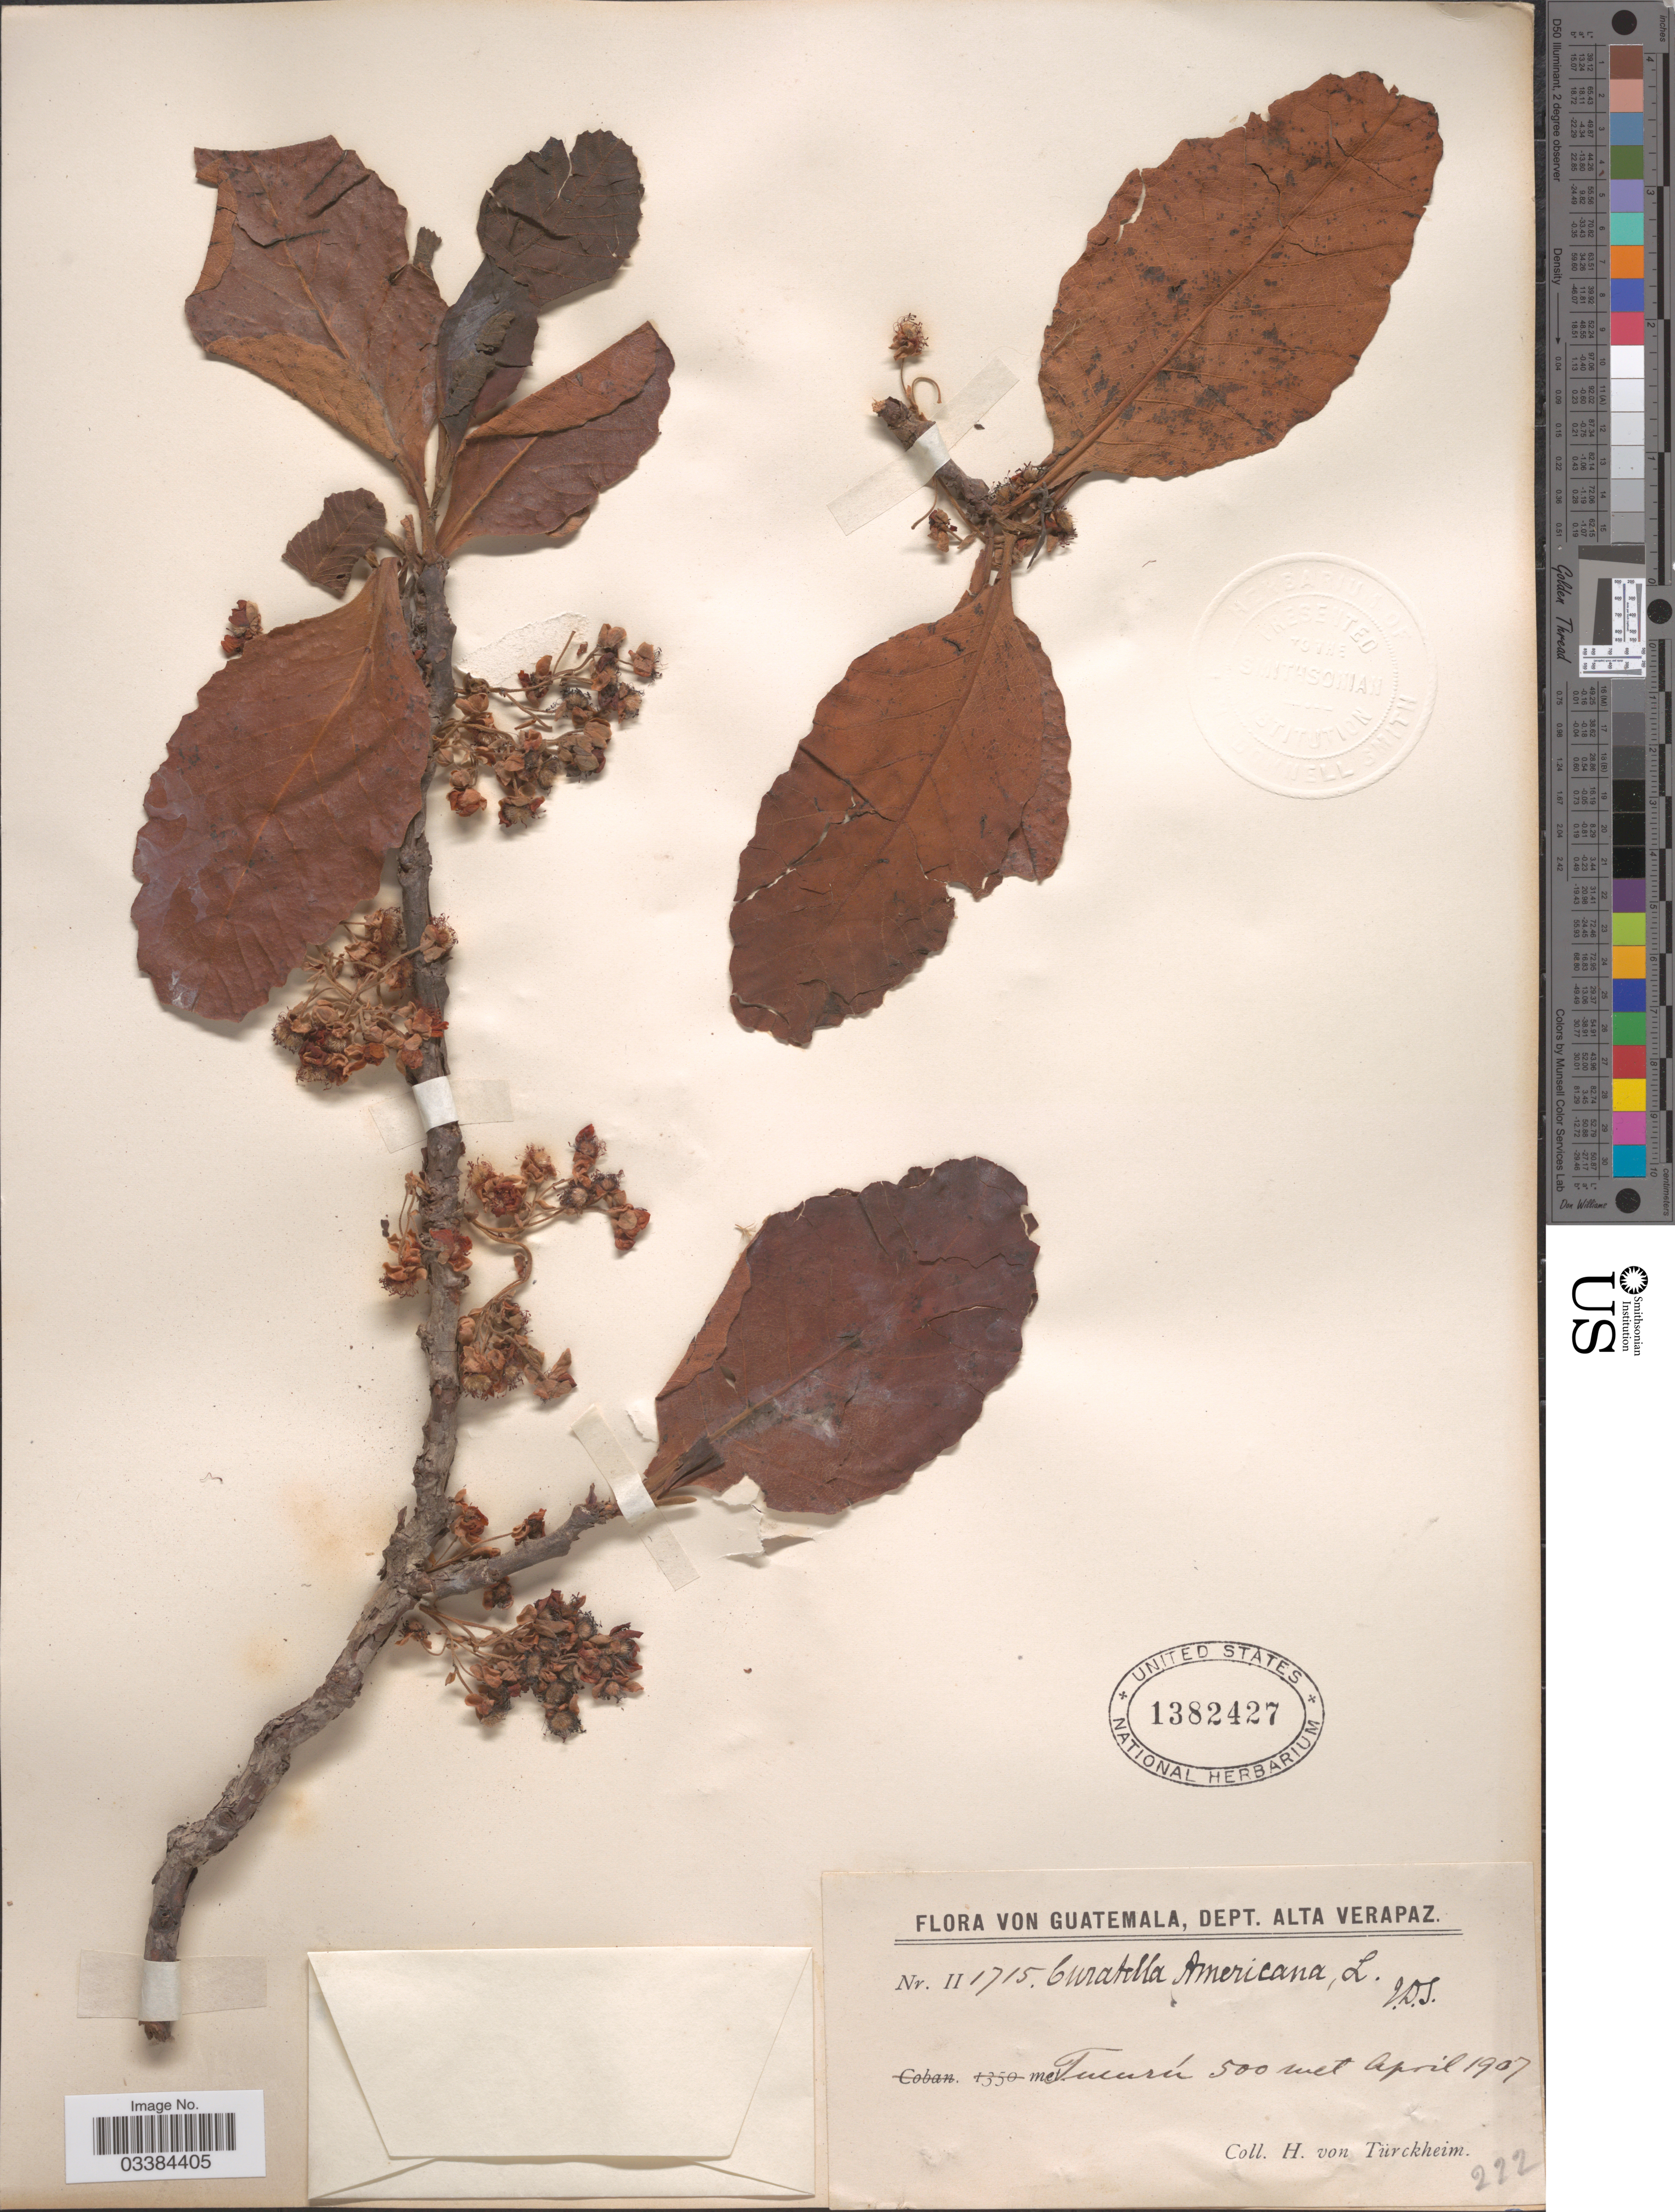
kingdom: Plantae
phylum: Tracheophyta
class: Magnoliopsida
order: Dilleniales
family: Dilleniaceae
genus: Curatella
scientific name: Curatella americana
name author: L.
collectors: H. von Türckheim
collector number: II1715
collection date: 1907-04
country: Guatemala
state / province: Alta Verapaz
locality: Dept. Alta Verapaz. Tucurú.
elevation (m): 500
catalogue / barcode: US 1382427